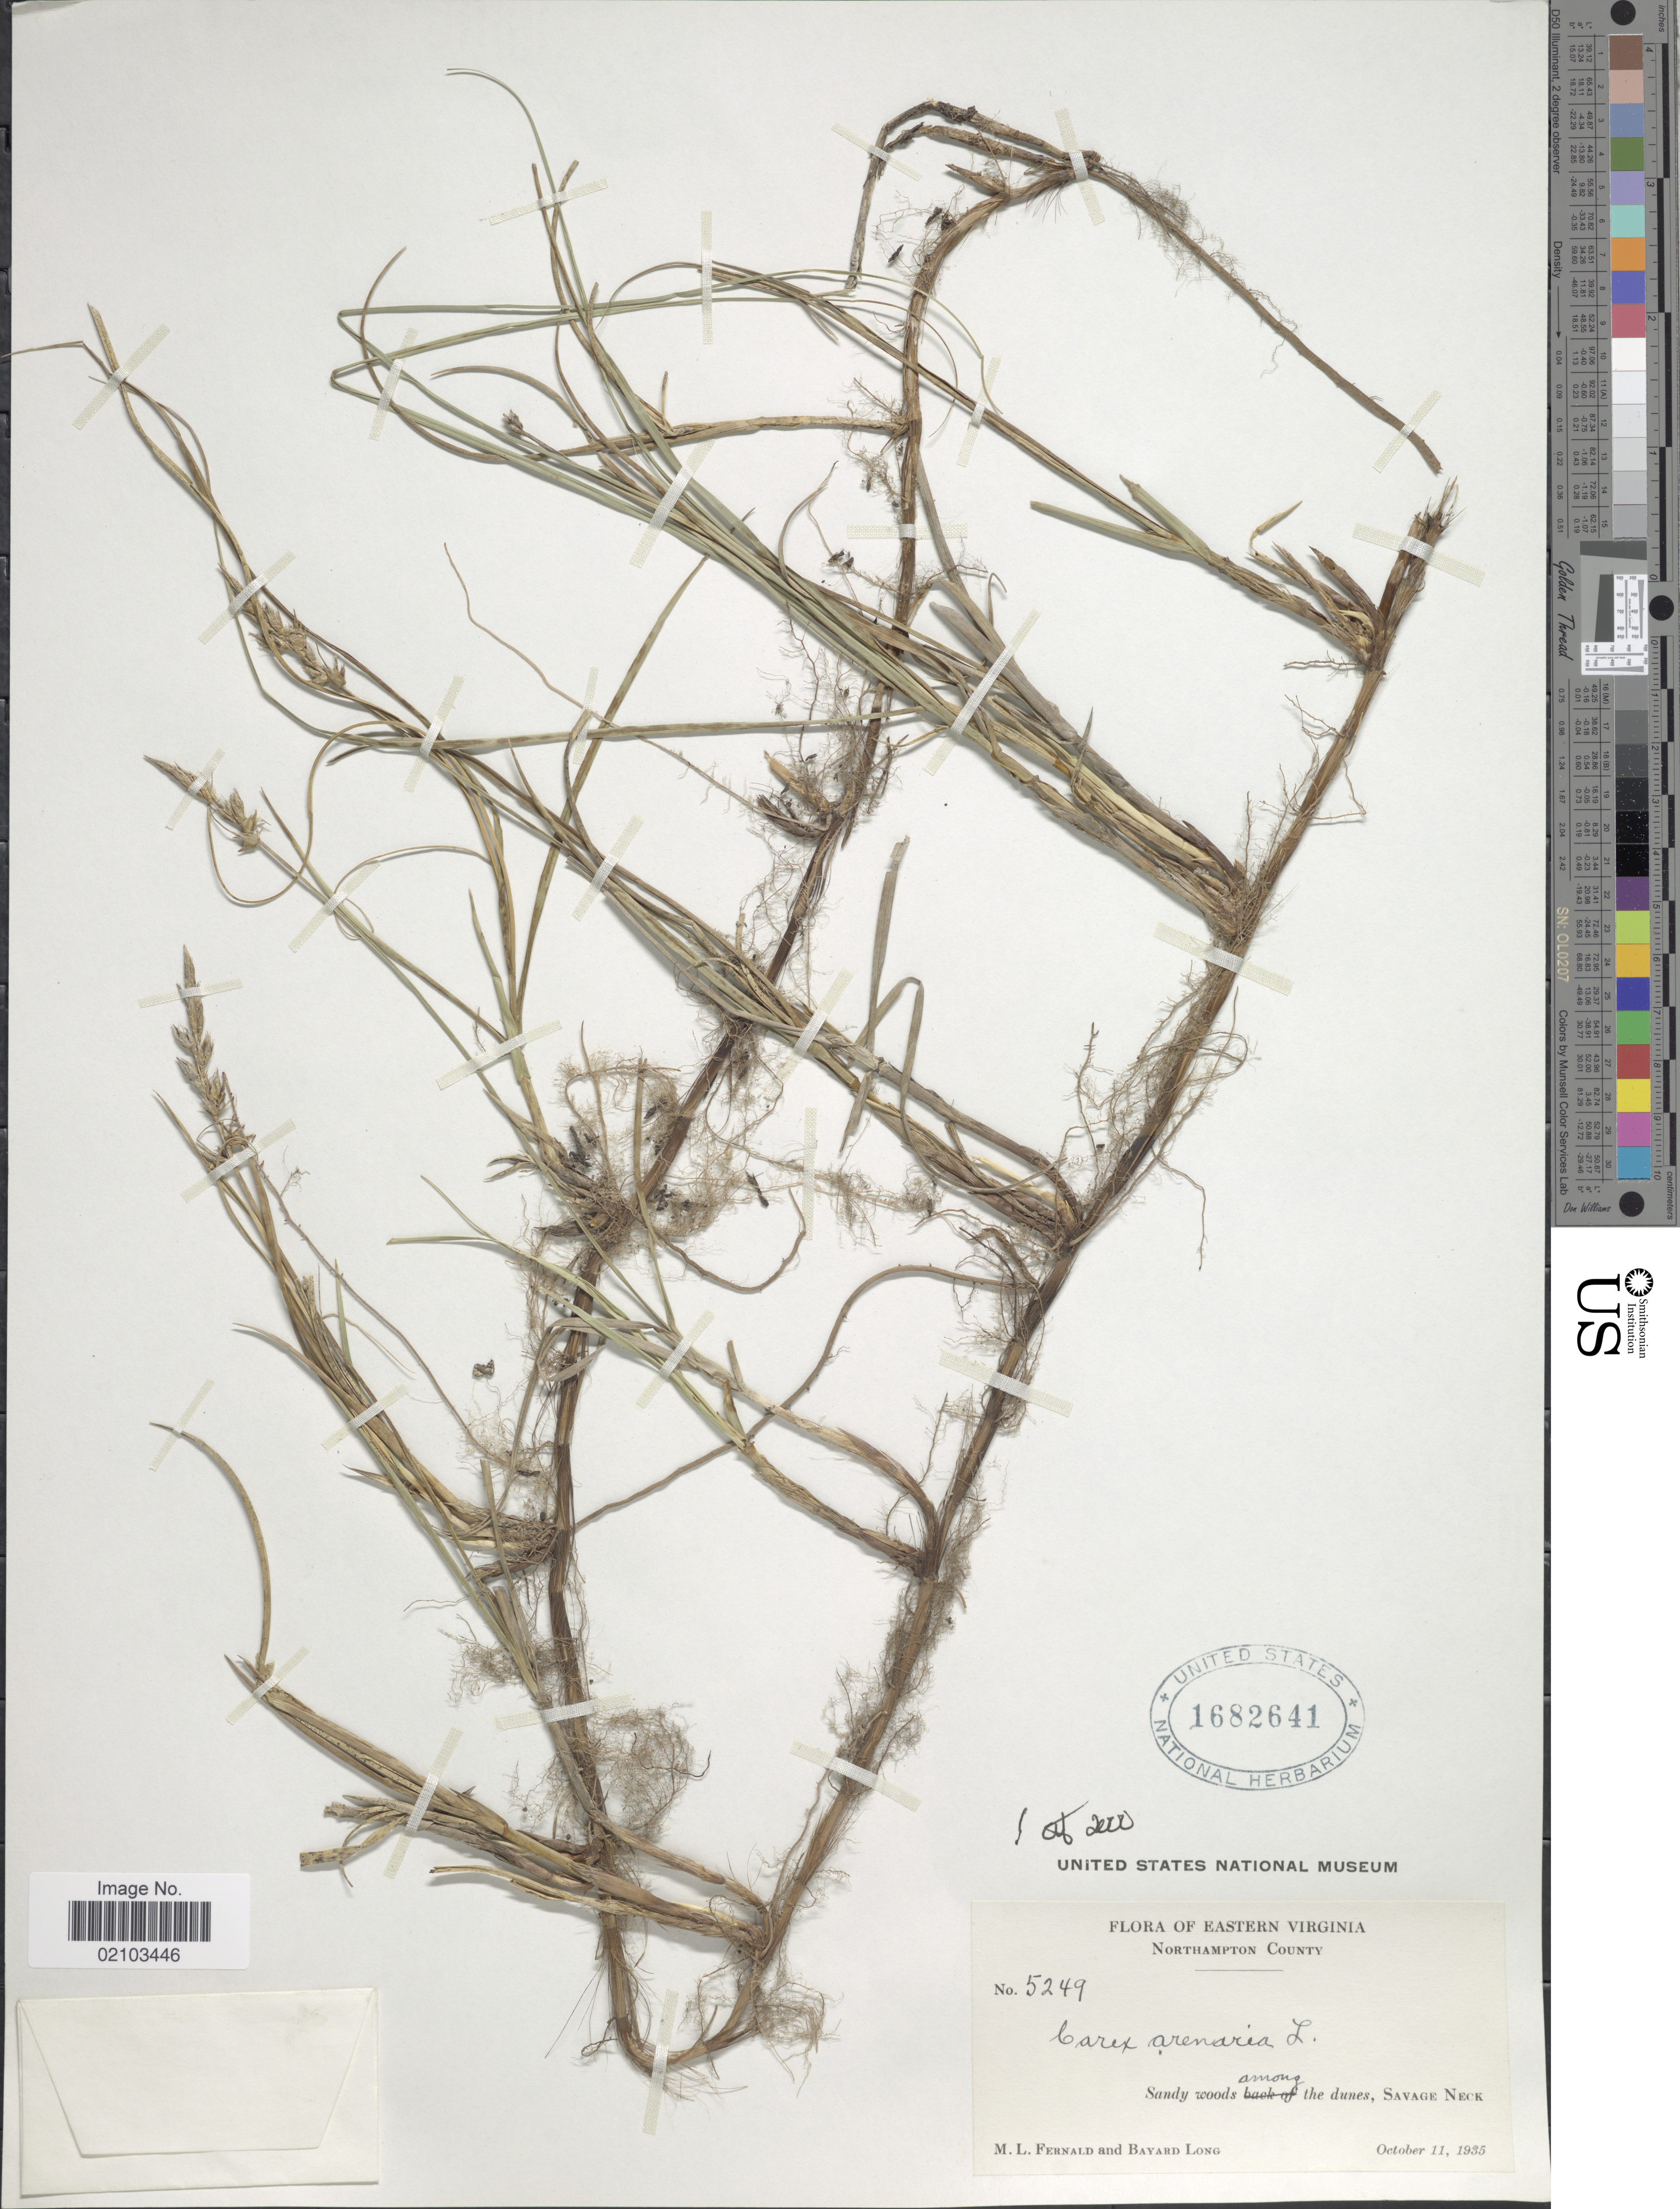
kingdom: Plantae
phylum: Tracheophyta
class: Liliopsida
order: Poales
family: Cyperaceae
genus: Carex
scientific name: Carex arenaria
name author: L.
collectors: M. L. Fernald & B. Long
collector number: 5249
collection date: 1935-10-11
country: United States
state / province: Virginia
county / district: Northampton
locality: Eastern Virginia, sandy woods among the dunes, Savage Neck.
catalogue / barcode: US 1682641